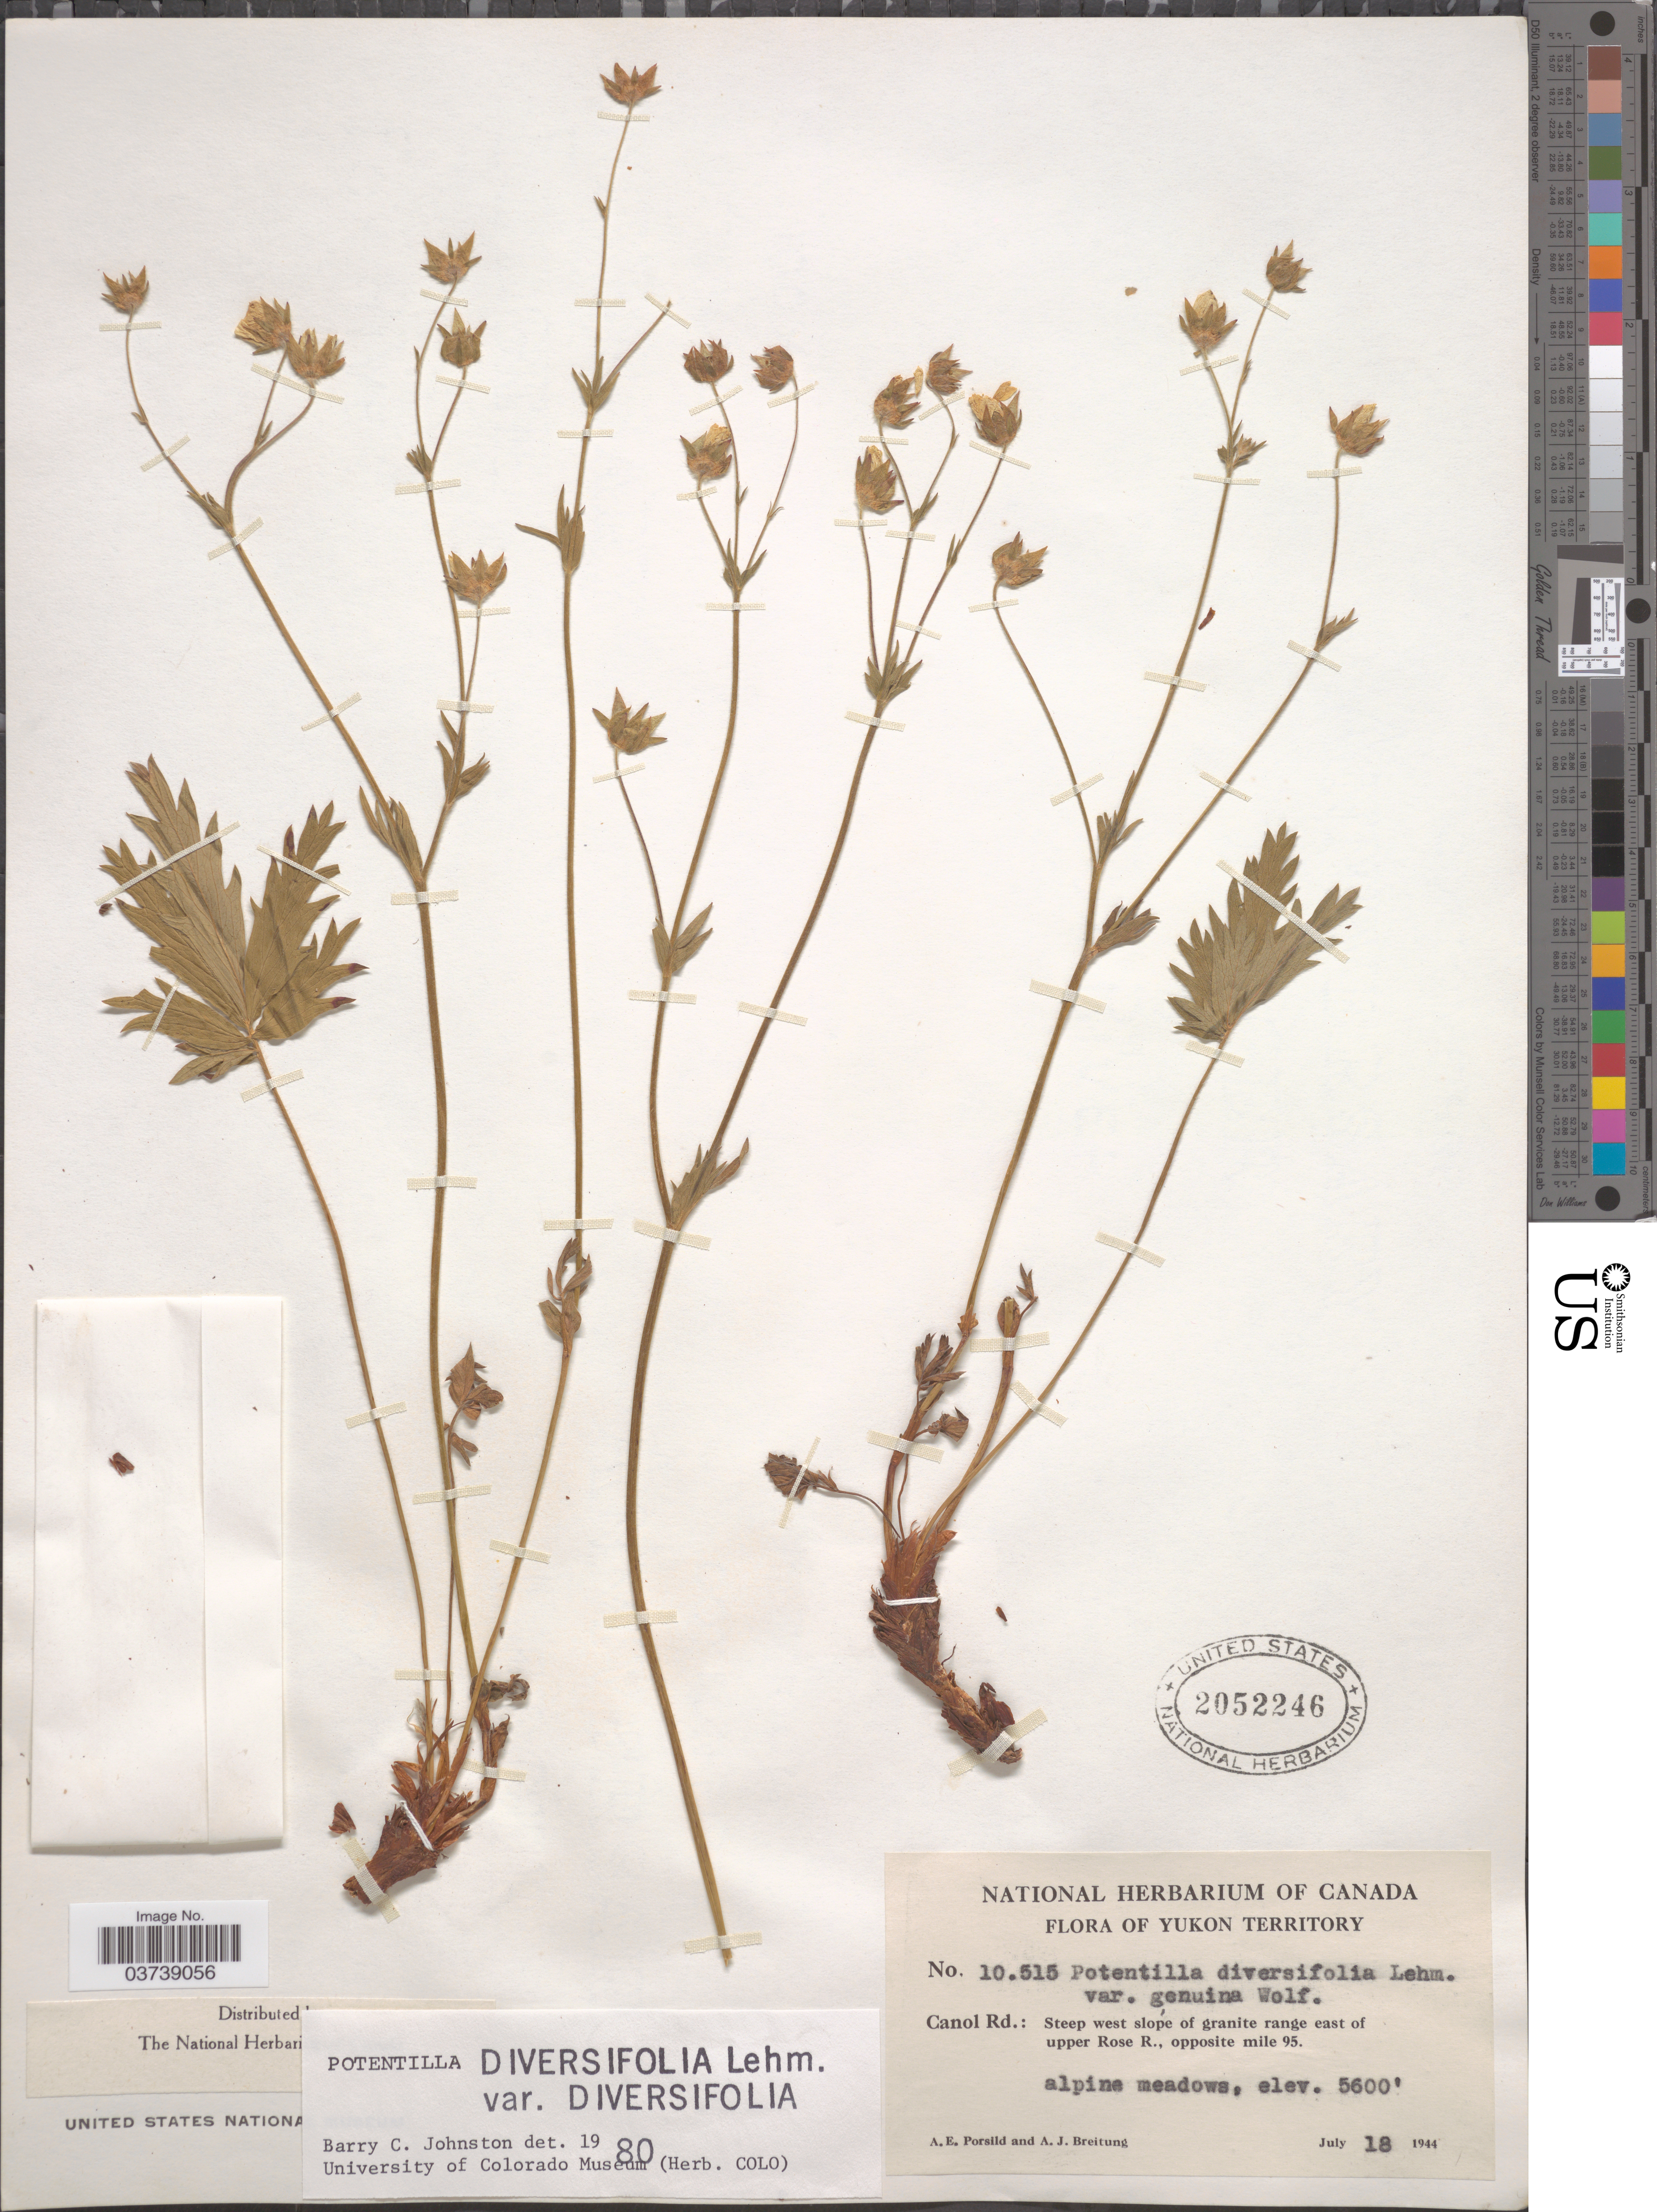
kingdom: Plantae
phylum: Tracheophyta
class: Magnoliopsida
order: Rosales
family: Rosaceae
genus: Potentilla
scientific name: Potentilla diversifolia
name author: Lehm.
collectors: A. E. Porsild & A. Breitung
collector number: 10515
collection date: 1944-07-18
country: Canada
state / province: Yukon Territory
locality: Canol Rd.: Steep west slope of granite range east of upper Rose R., opposite mile 95.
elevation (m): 1707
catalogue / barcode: US 2052246